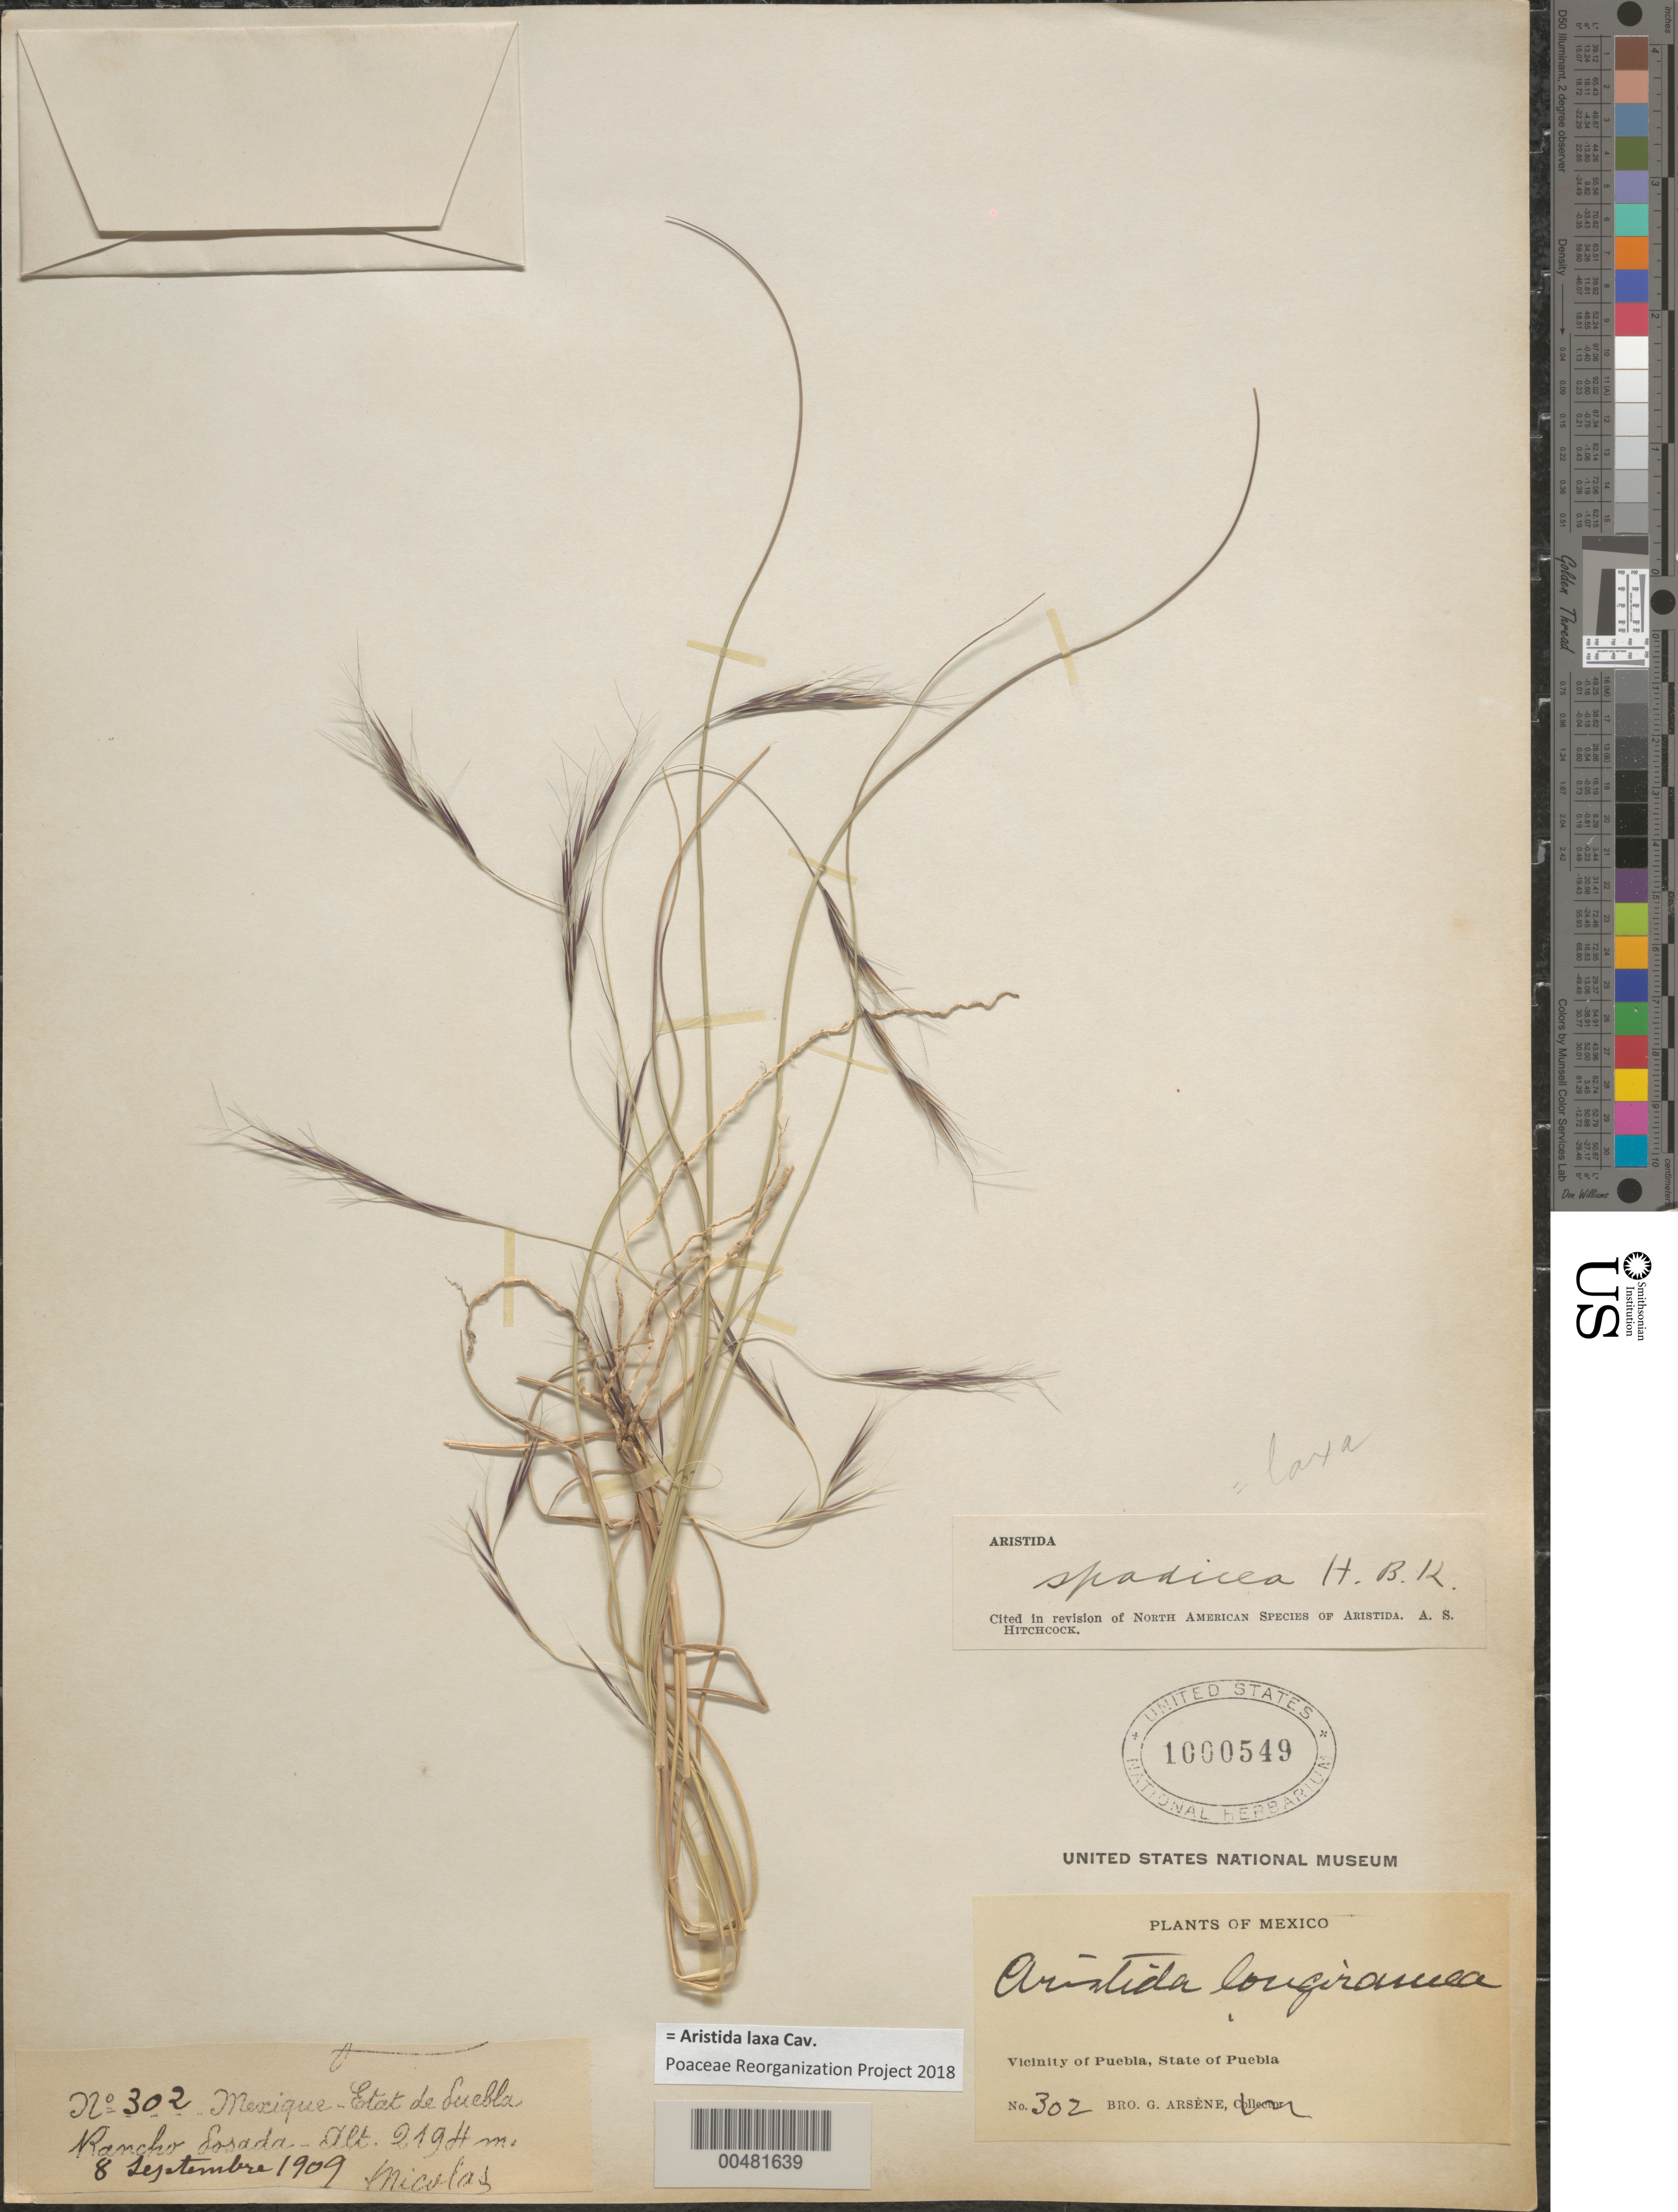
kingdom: Plantae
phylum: Tracheophyta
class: Liliopsida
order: Poales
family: Poaceae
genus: Aristida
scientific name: Aristida laxa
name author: Cav.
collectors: B. Nicolas & Bro. G. Arsène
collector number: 302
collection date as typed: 8 Sep 1909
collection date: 1909-09-08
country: Mexico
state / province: Puebla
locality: Rancho Posada, vicinity of Puebla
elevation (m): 2194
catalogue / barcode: US 1000549